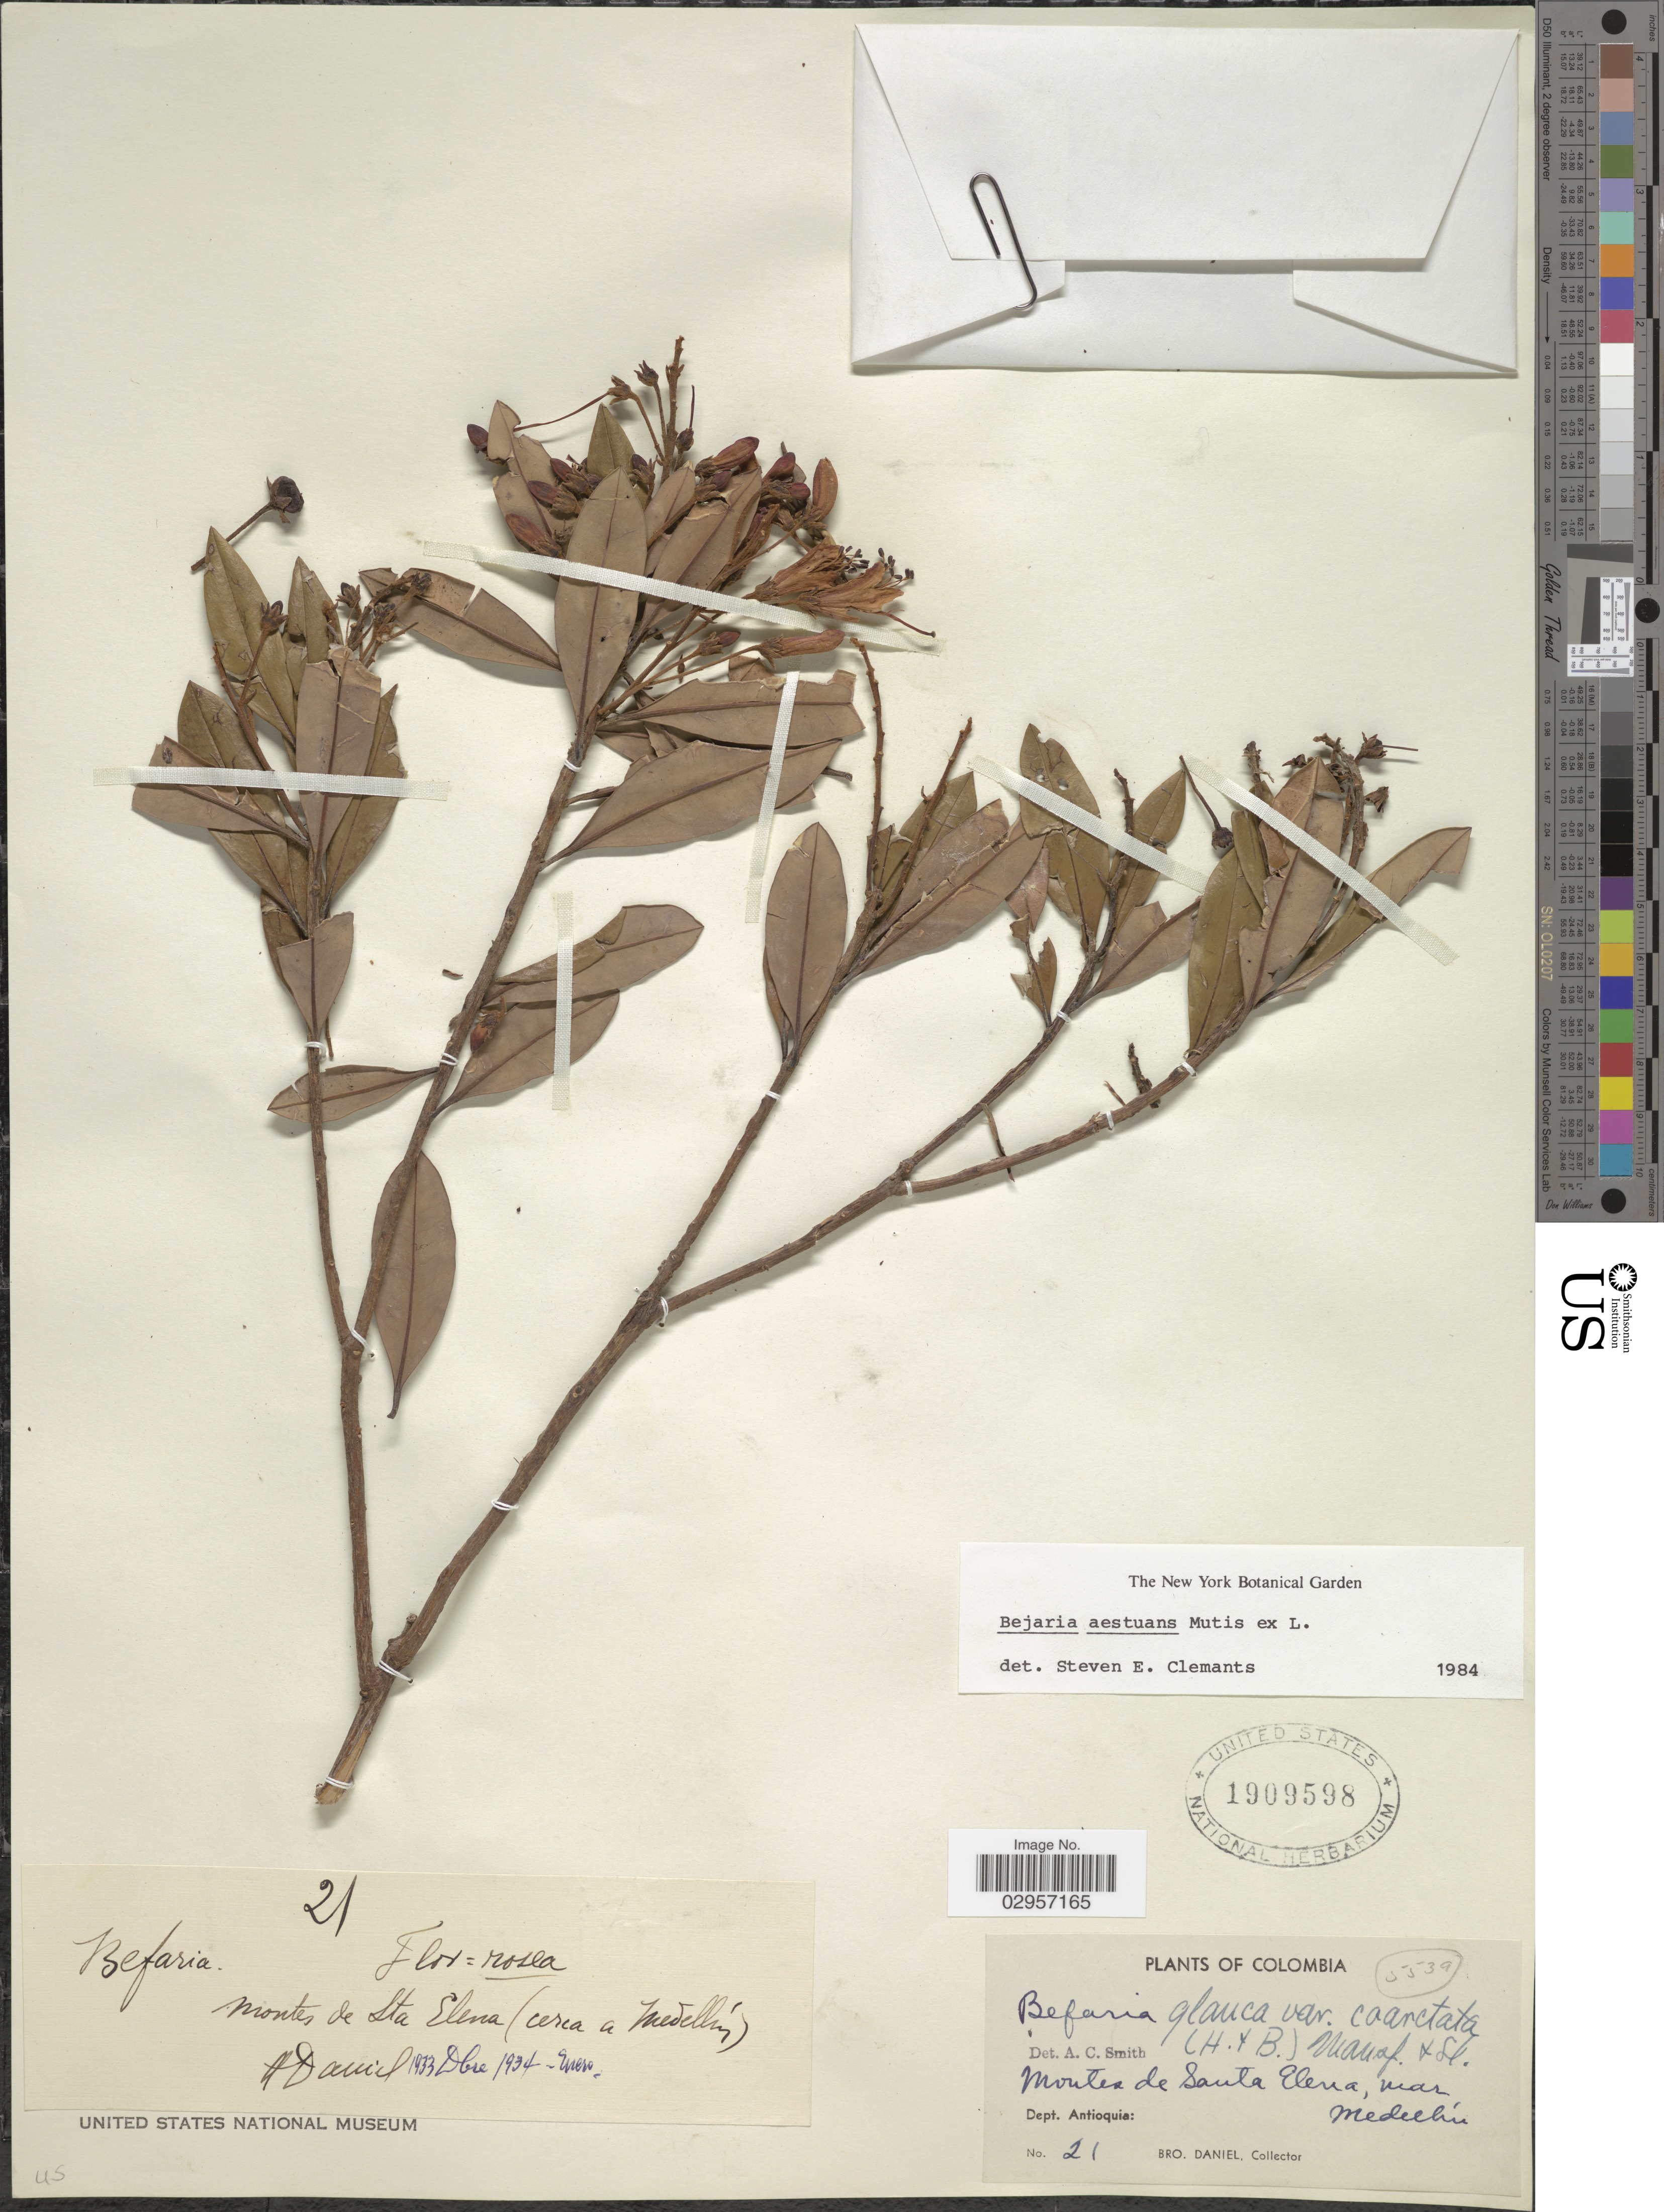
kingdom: Plantae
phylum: Tracheophyta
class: Magnoliopsida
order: Ericales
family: Ericaceae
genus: Befaria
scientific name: Befaria aestuans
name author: Mutis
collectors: Bro. Daniel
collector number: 21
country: Colombia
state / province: Antioquia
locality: montes de Santa Elena, near Medellín.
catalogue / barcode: US 1909598